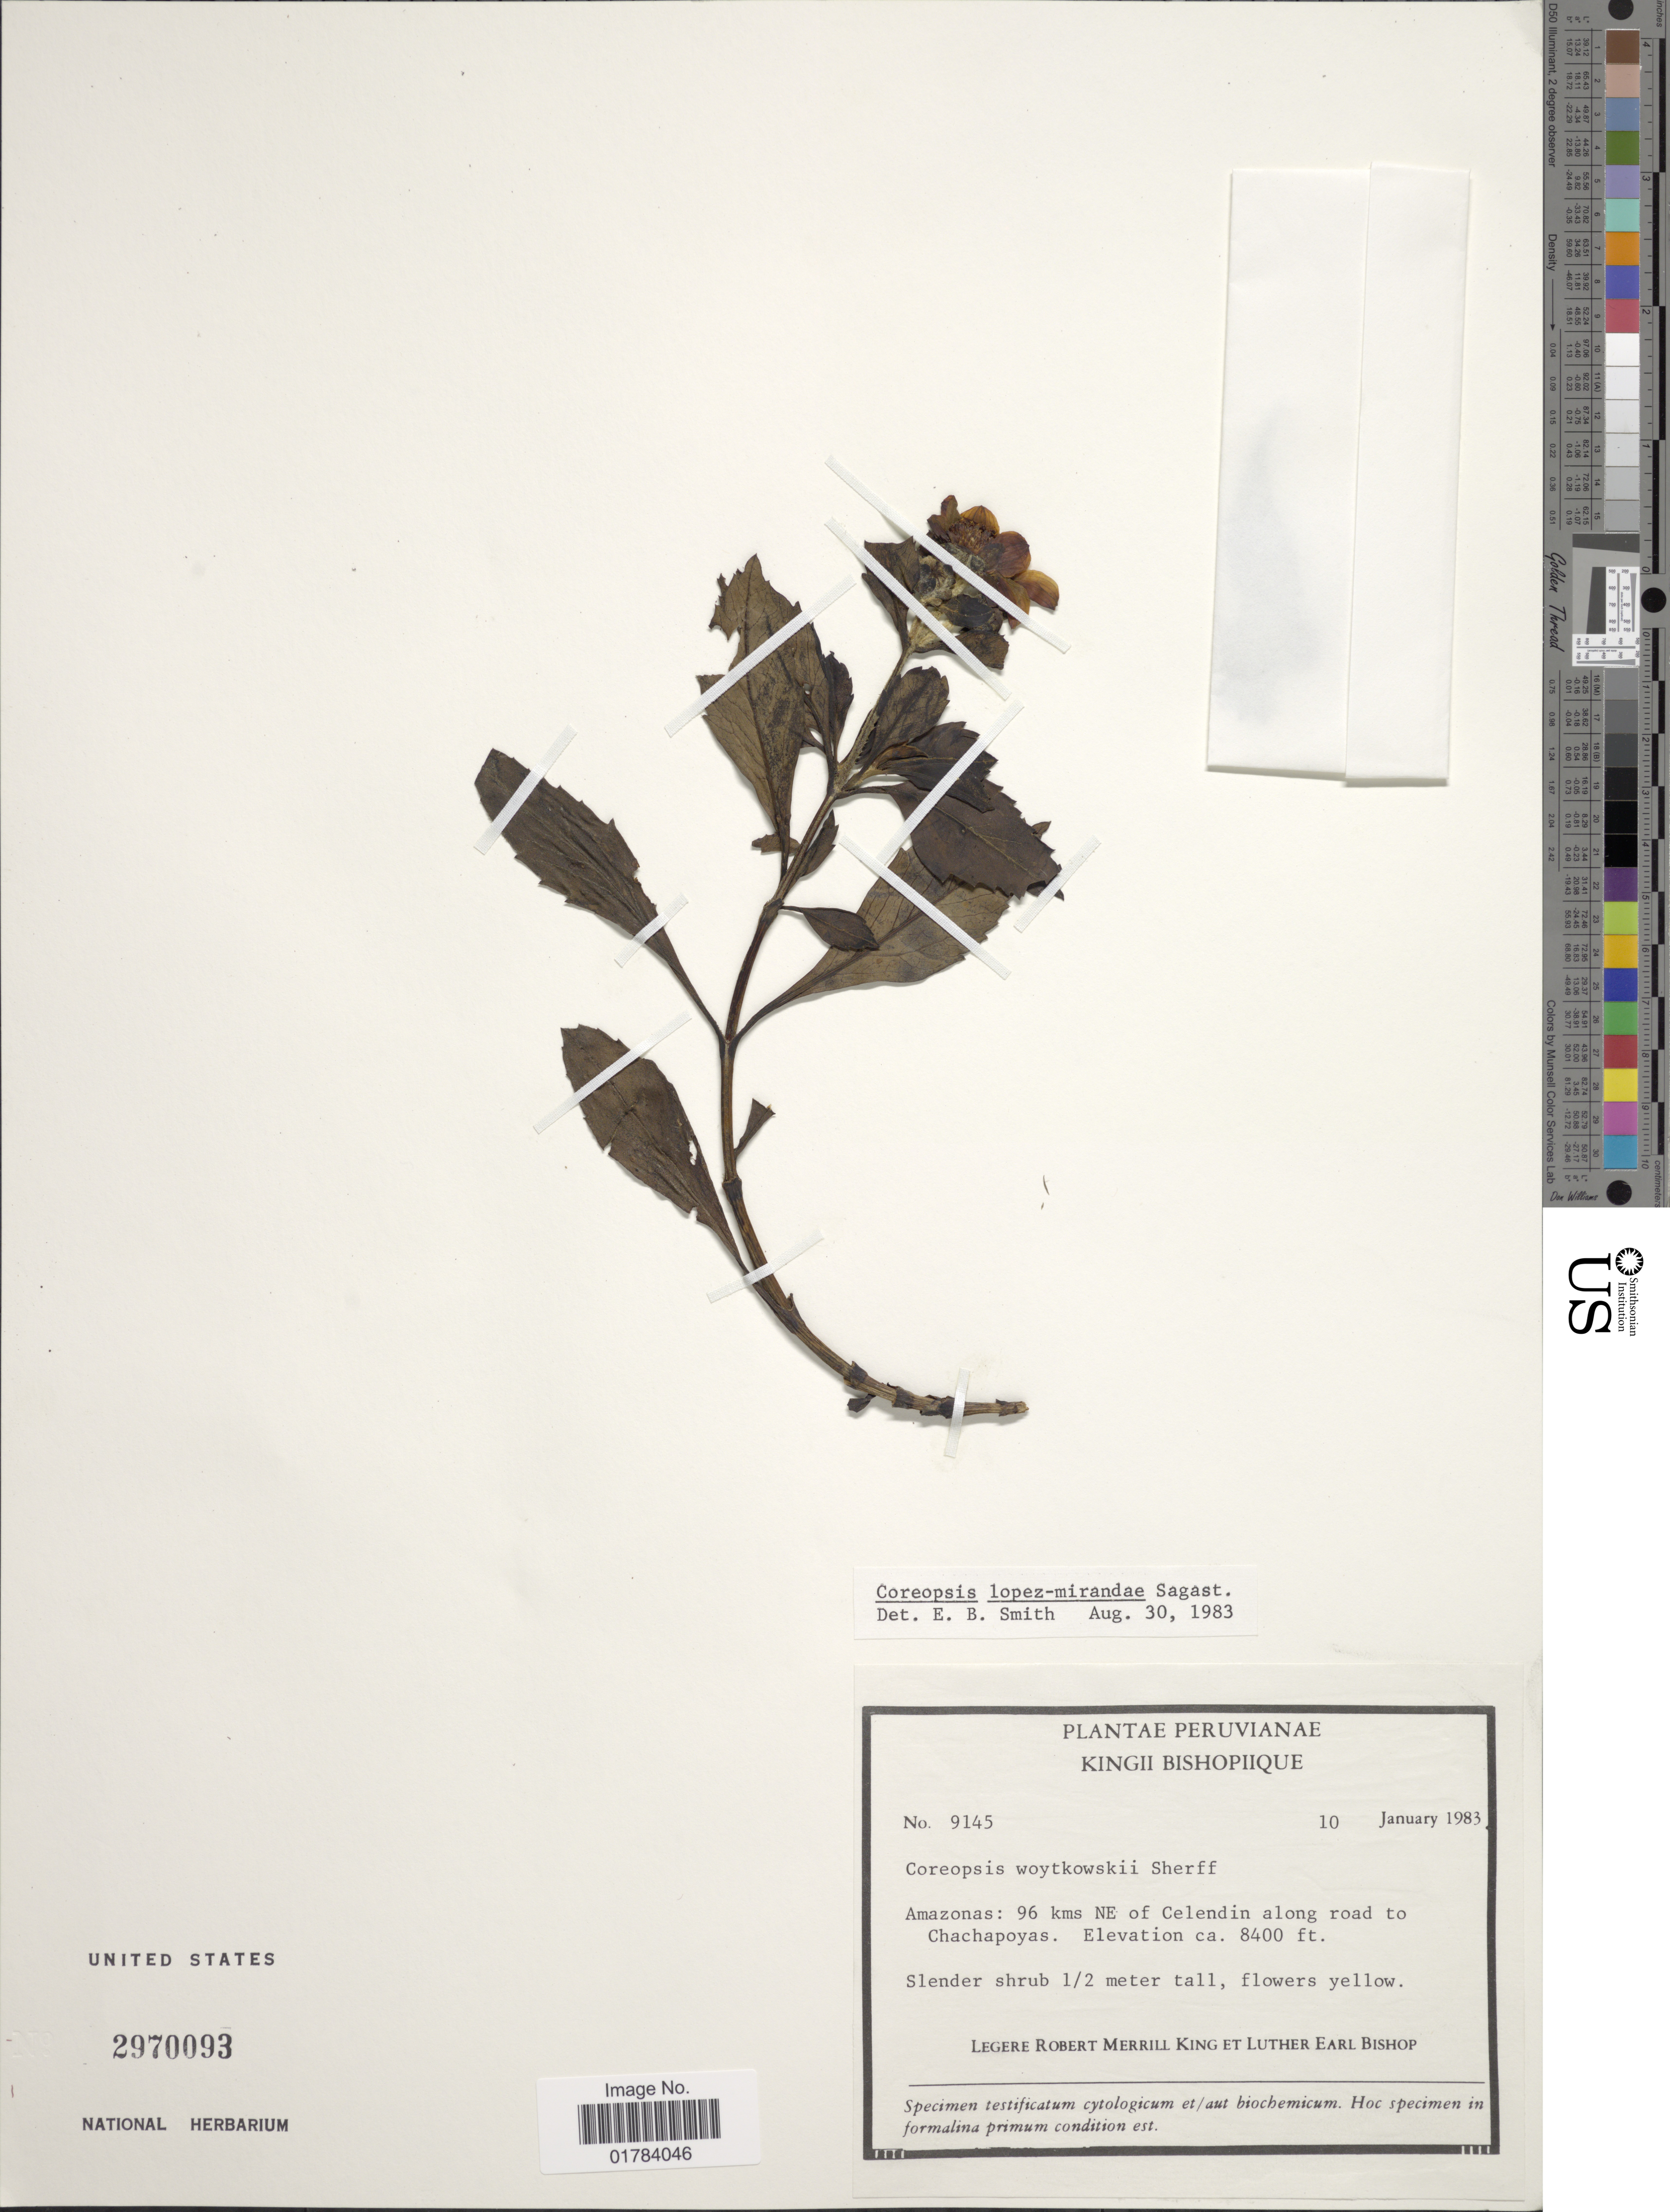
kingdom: Plantae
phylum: Tracheophyta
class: Magnoliopsida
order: Asterales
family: Asteraceae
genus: Coreopsis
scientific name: Coreopsis woytkowskii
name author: Sherff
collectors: R. M. King & L. E. Bishop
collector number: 9145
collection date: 1983-01-10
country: Peru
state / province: Amazonas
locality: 96 kms NE of Celendin along road to Chachapoyas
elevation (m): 2560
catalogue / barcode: US 2970093